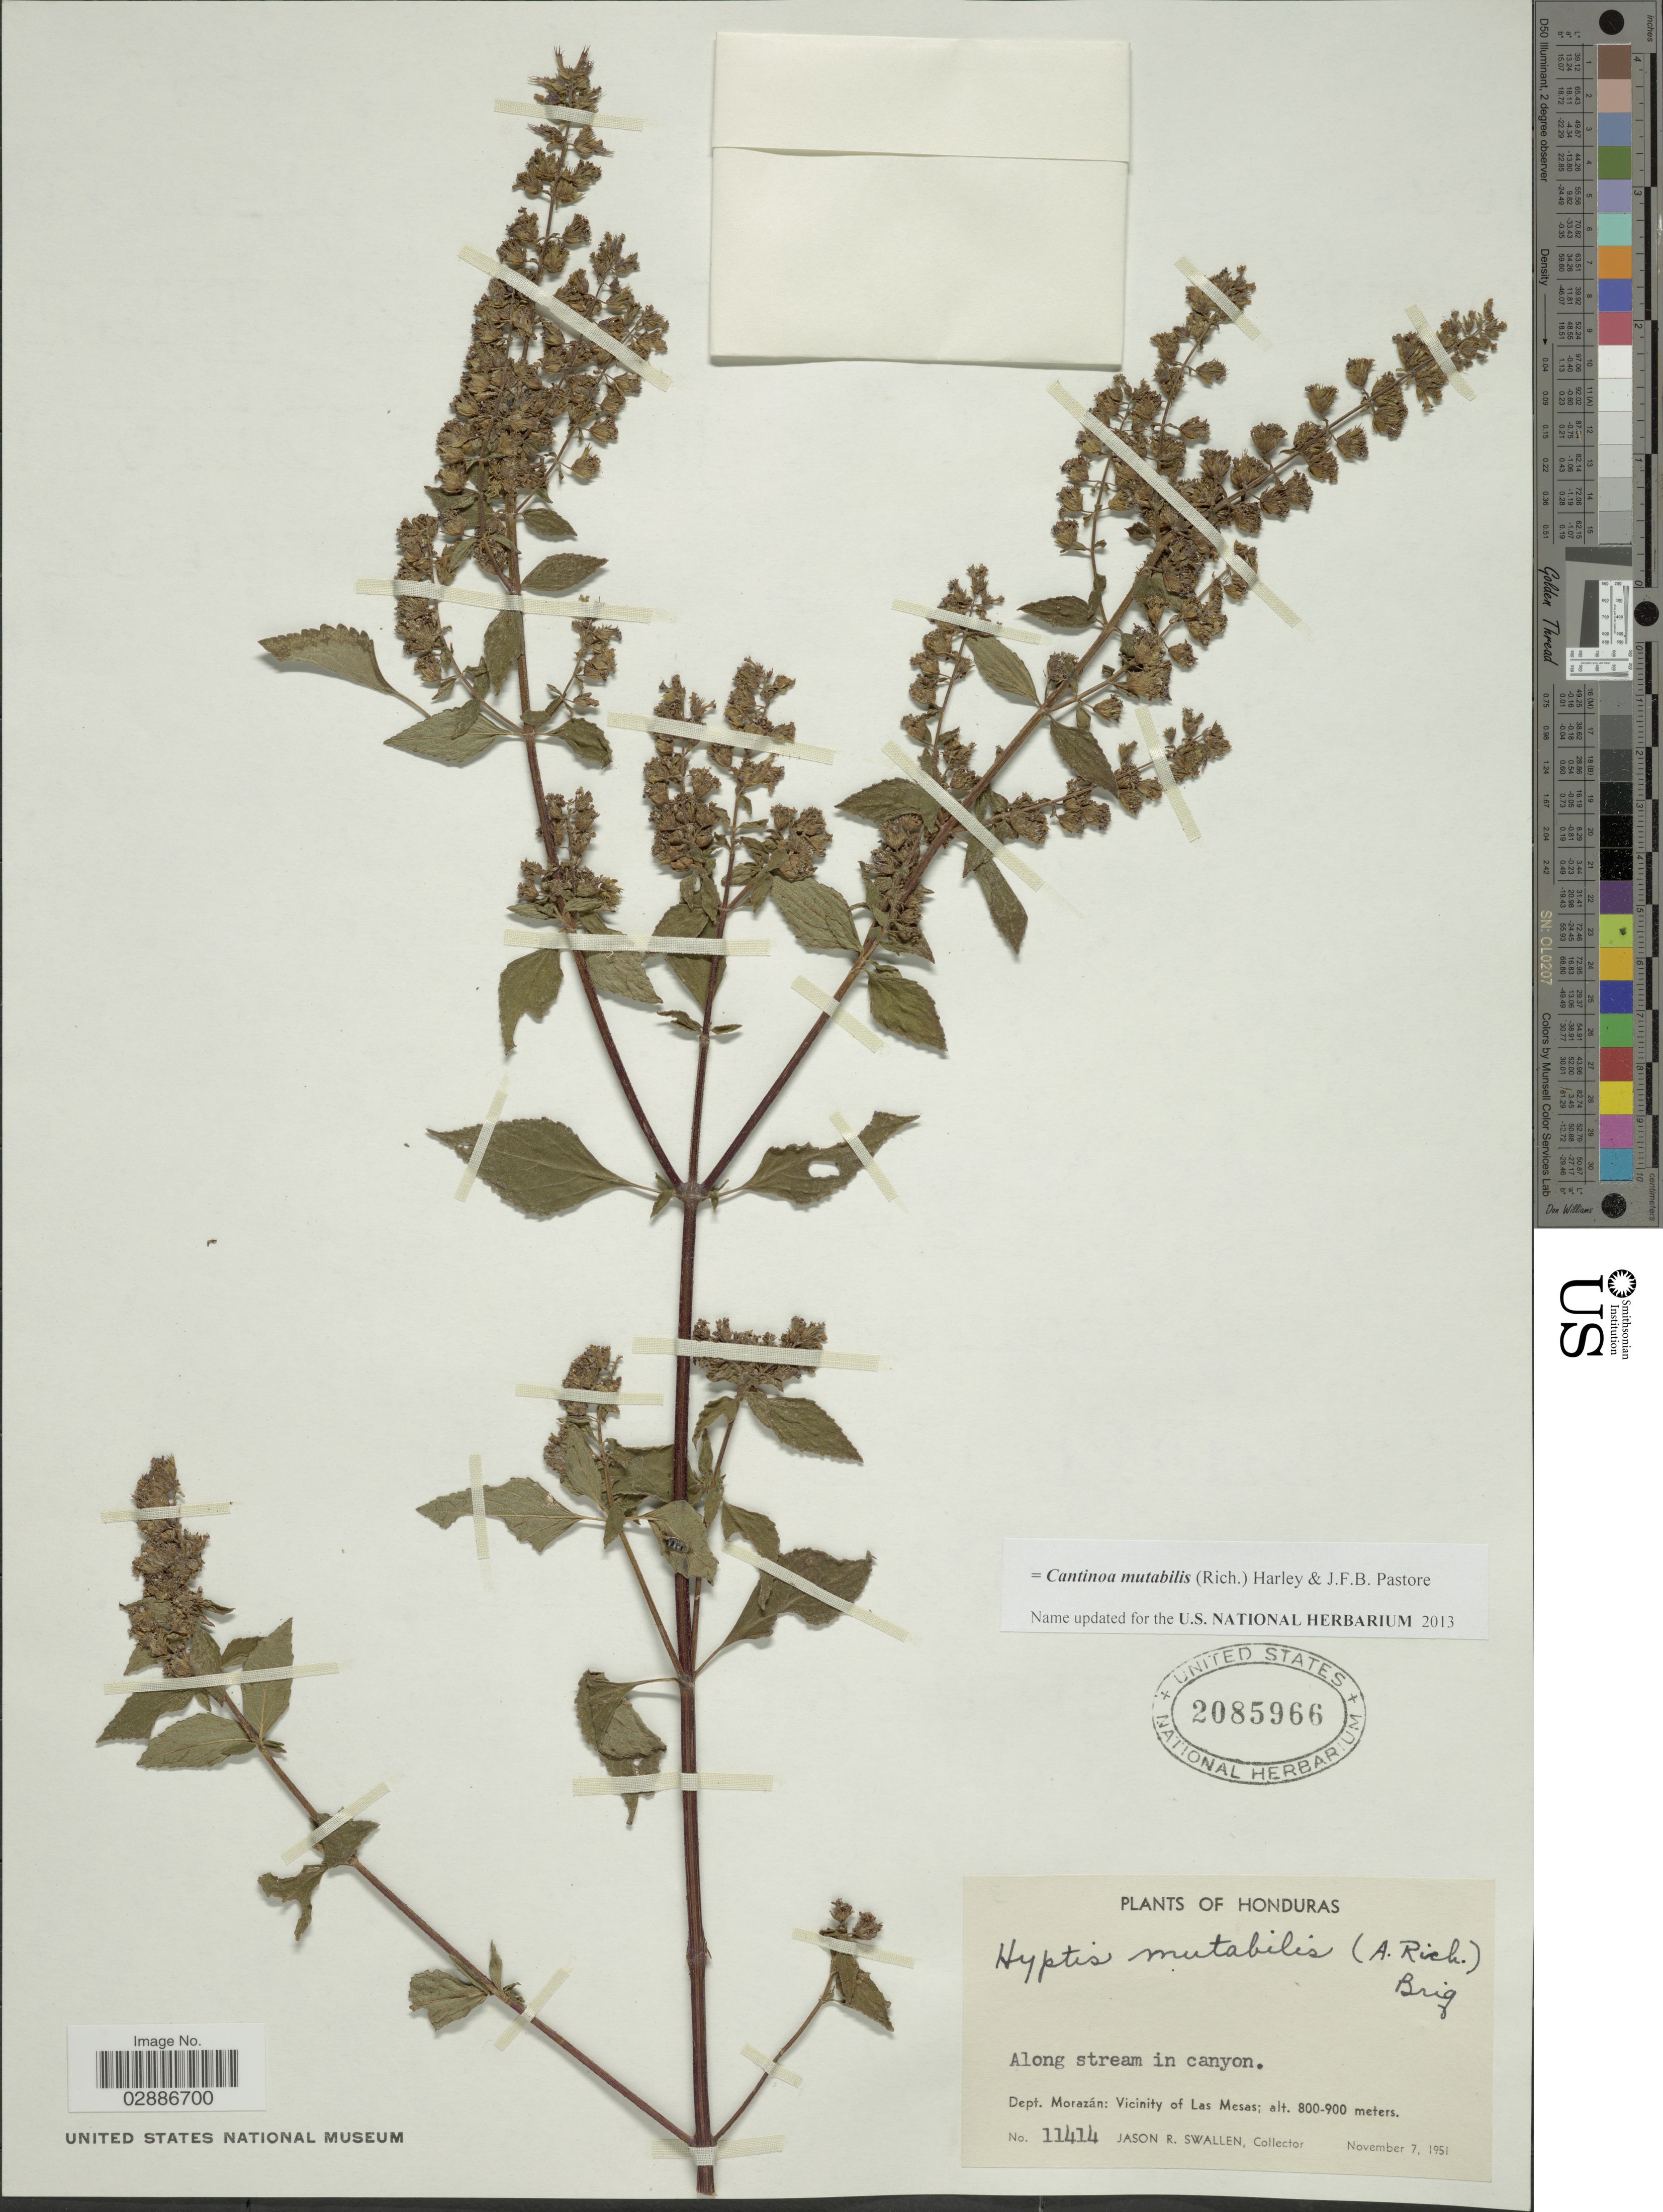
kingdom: Plantae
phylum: Tracheophyta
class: Magnoliopsida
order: Lamiales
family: Lamiaceae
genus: Cantinoa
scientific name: Cantinoa mutabilis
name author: (Epling) Harley & J.F.B. Pastore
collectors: J. R. Swallen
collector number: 11414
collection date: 1951-11-07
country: Honduras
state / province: Fco. Morazán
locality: Dept. Morazán: Vicinity of Las Mesas.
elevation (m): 800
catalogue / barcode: US 2085966